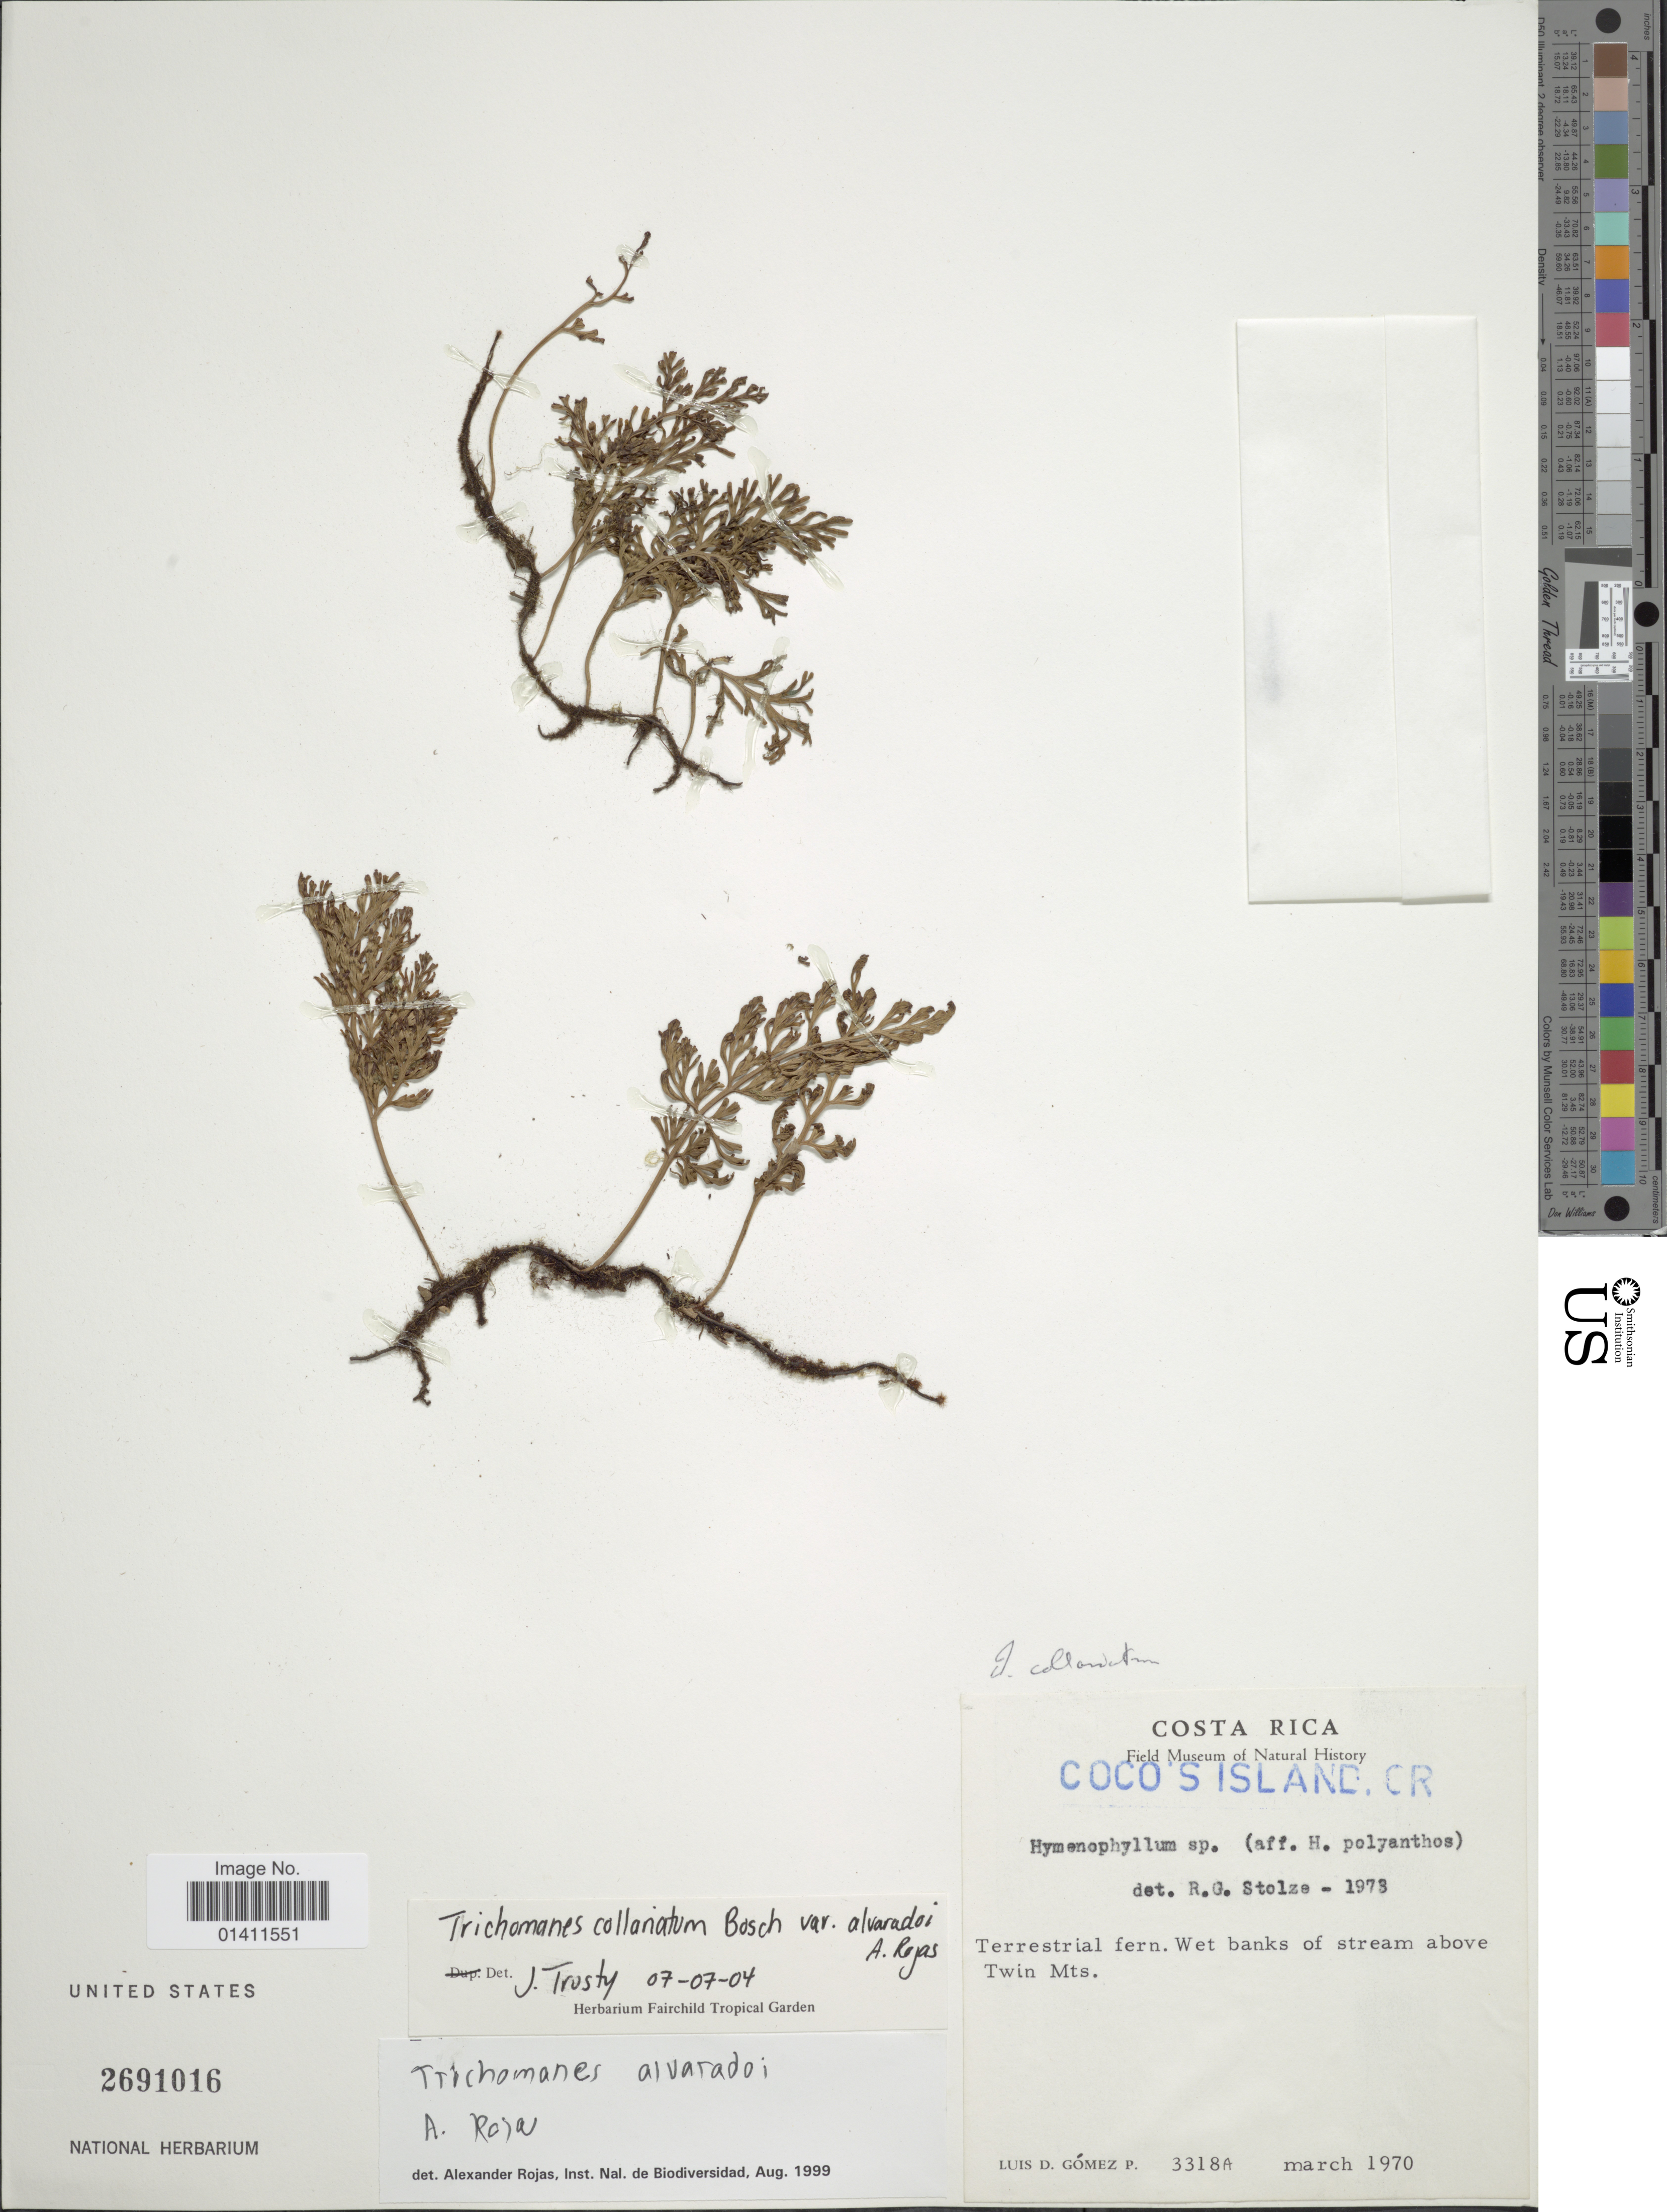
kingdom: Plantae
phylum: Tracheophyta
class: Polypodiopsida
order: Hymenophyllales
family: Hymenophyllaceae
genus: Vandenboschia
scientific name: Vandenboschia collariata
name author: (Bosch) Ebihara & K. Iwats.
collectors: L. D. Gómez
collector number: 3318A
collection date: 1970-03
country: Costa Rica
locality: Cocos Island. CR. Terrestial fern. Wet banks of stream above Twin Mts.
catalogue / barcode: US 2691016